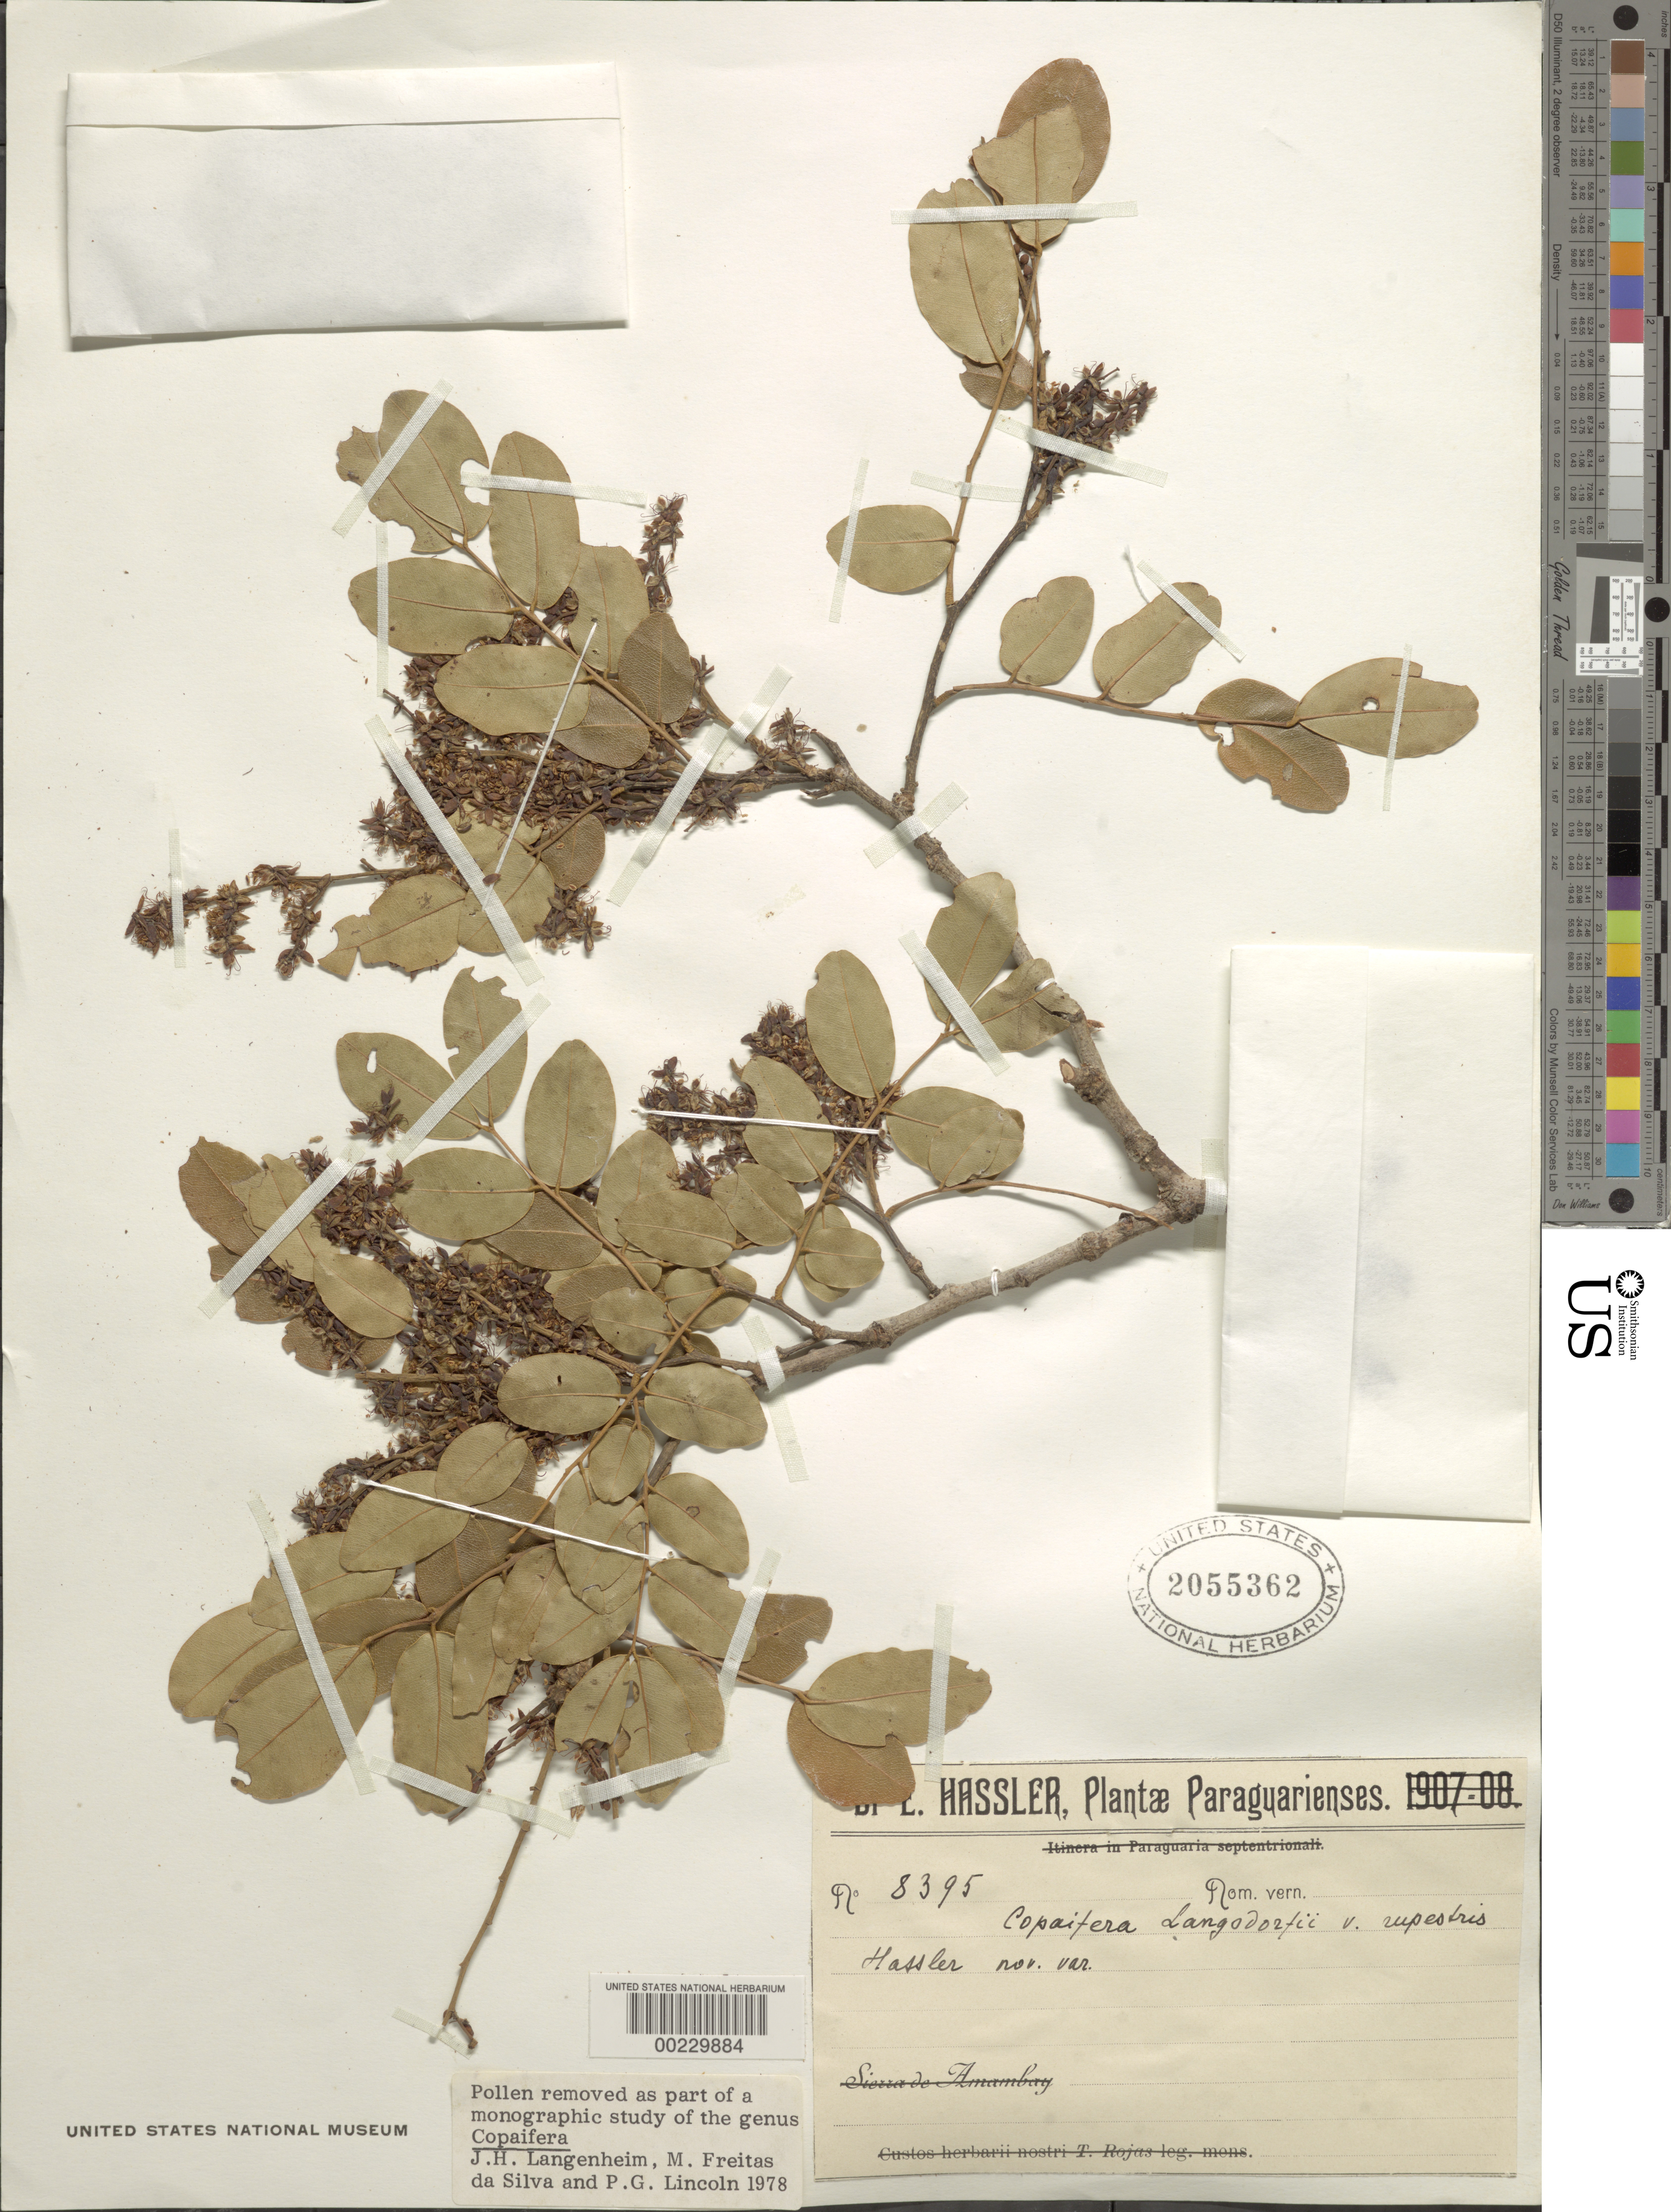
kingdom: Plantae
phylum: Tracheophyta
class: Magnoliopsida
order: Fabales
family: Fabaceae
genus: Copaifera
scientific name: Copaifera langsdorffii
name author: Desf.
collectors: E. Hassler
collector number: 8395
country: Paraguay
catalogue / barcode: US 2055362